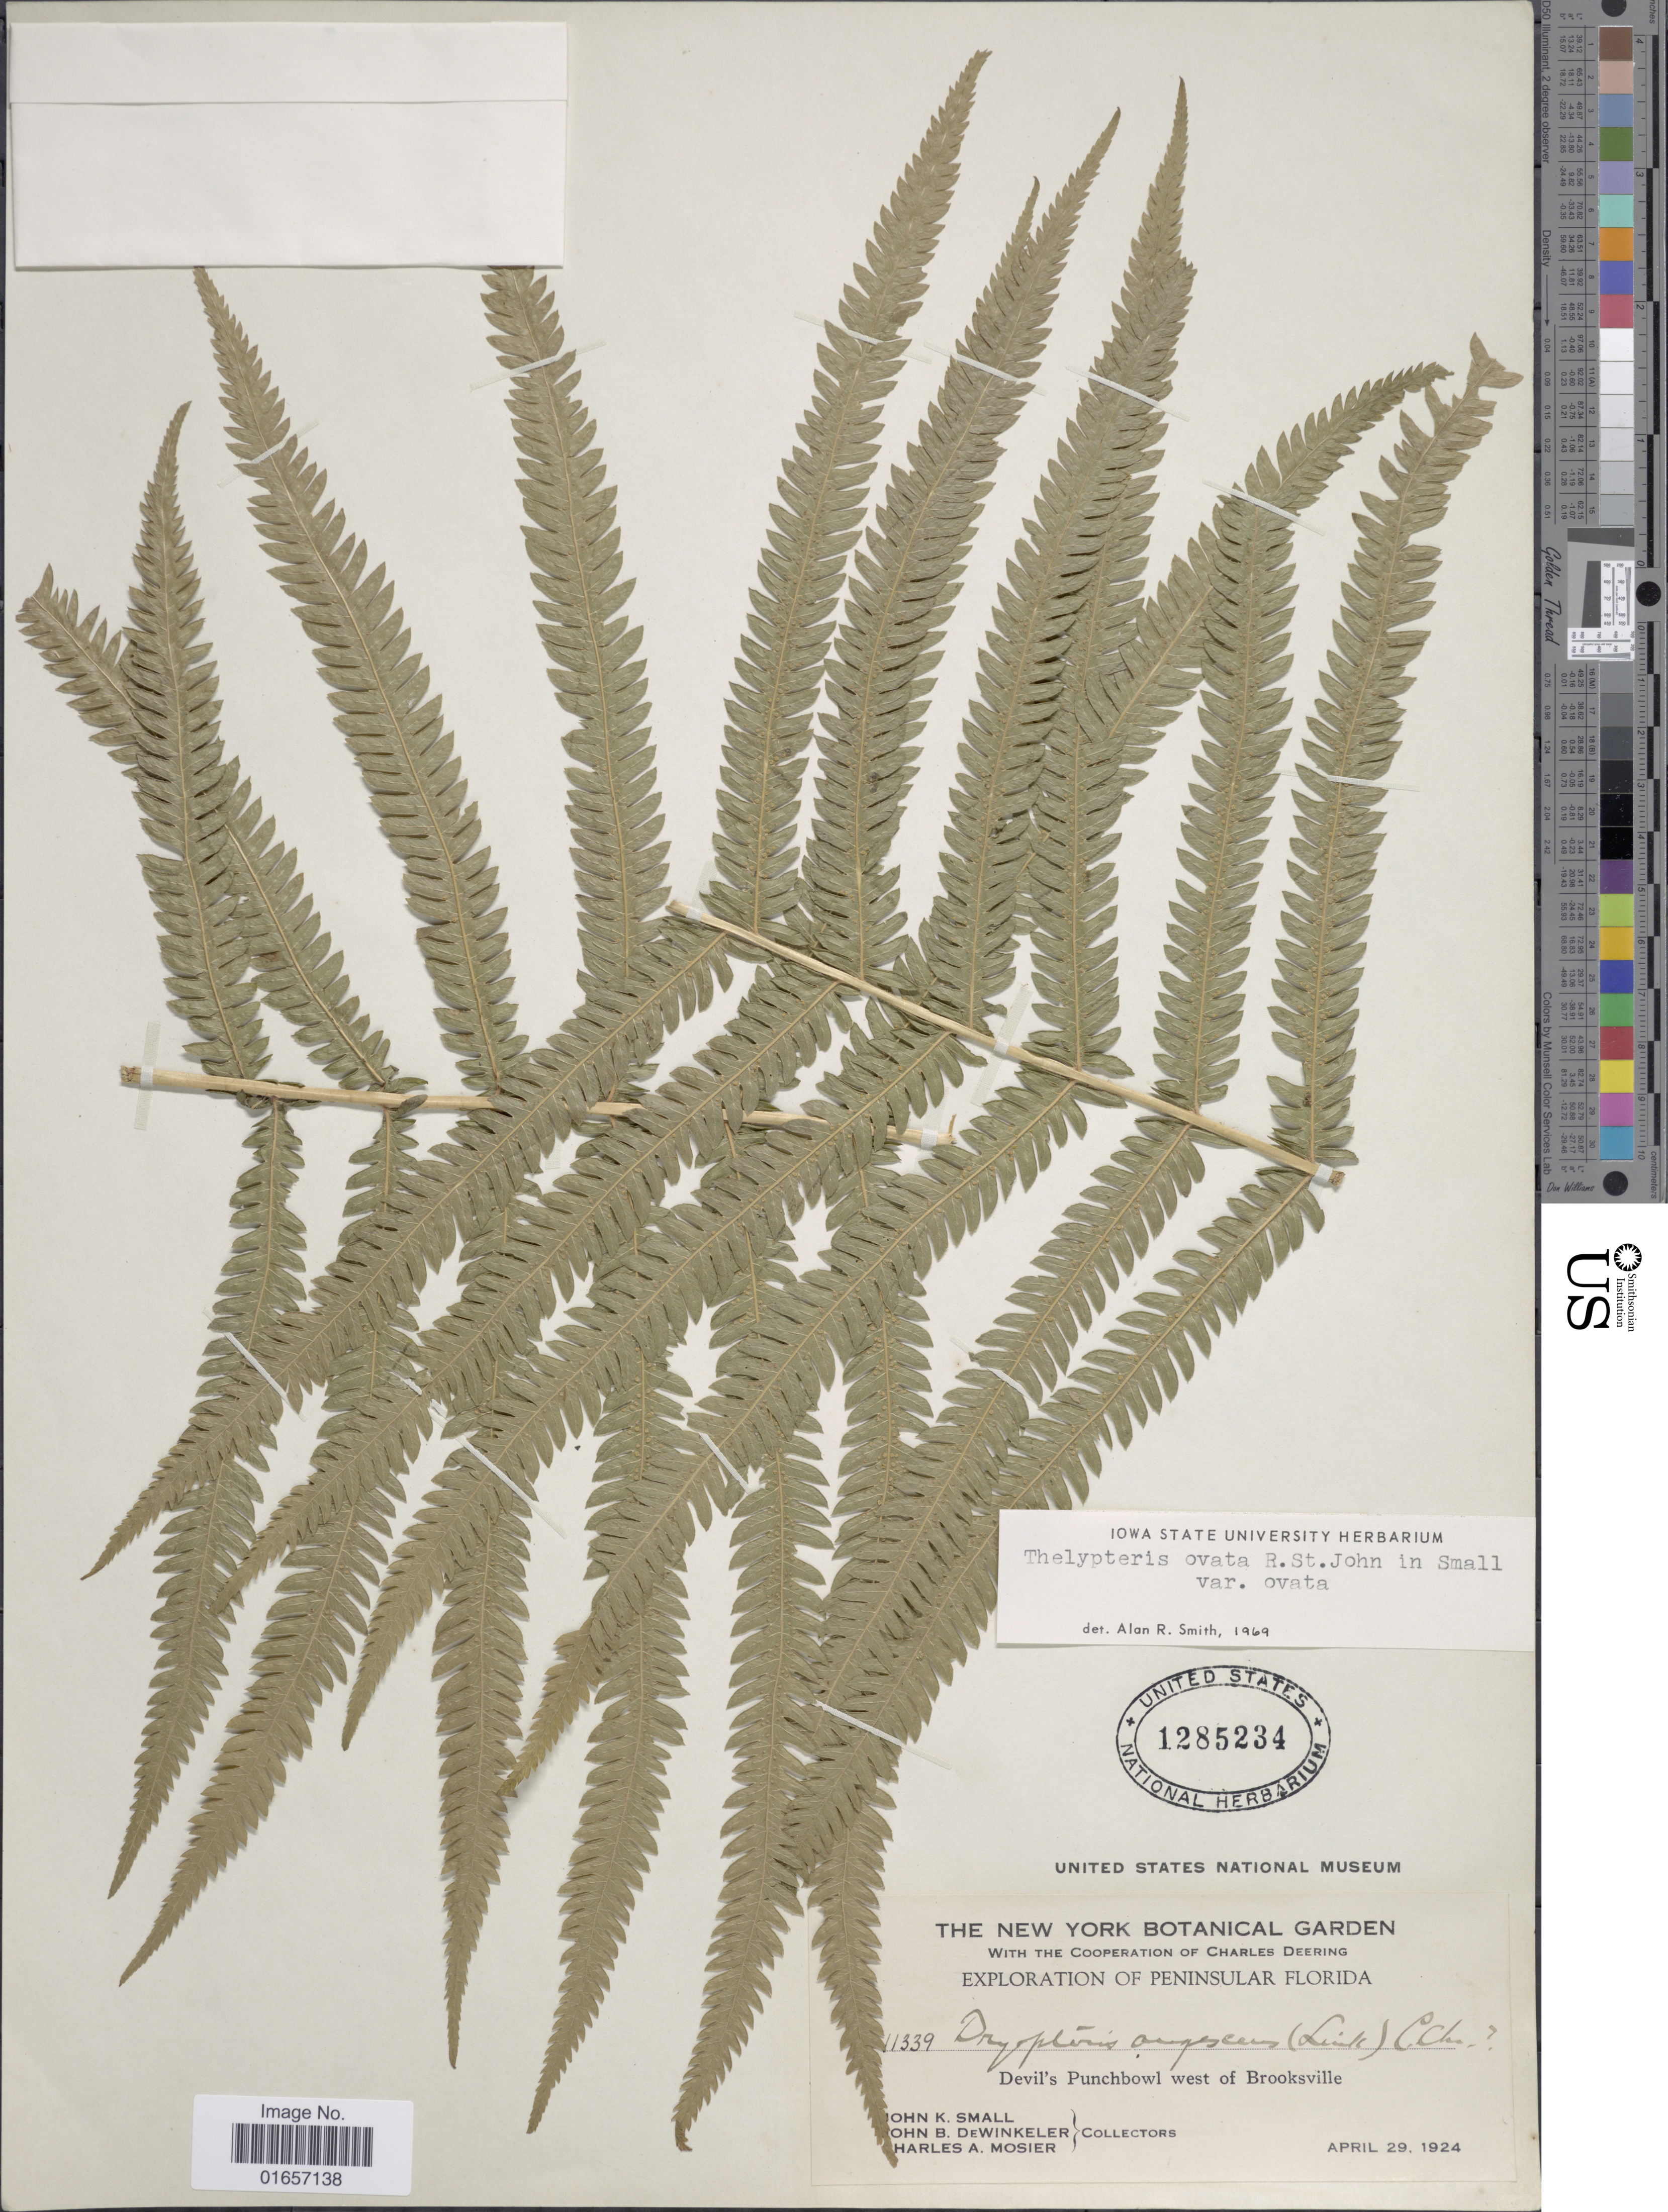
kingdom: Plantae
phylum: Tracheophyta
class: Polypodiopsida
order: Polypodiales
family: Thelypteridaceae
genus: Christella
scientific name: Christella ovata var. ovata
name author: (R.P. St. John) Á. Löve & D. Löve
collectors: J. K. Small, J. B. Dewinkeler & C. A. Mosier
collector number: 11339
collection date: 1924-04-29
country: United States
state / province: Florida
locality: Peninsular, Devil's Punchbowl west of Brooksville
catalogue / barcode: US 1285234